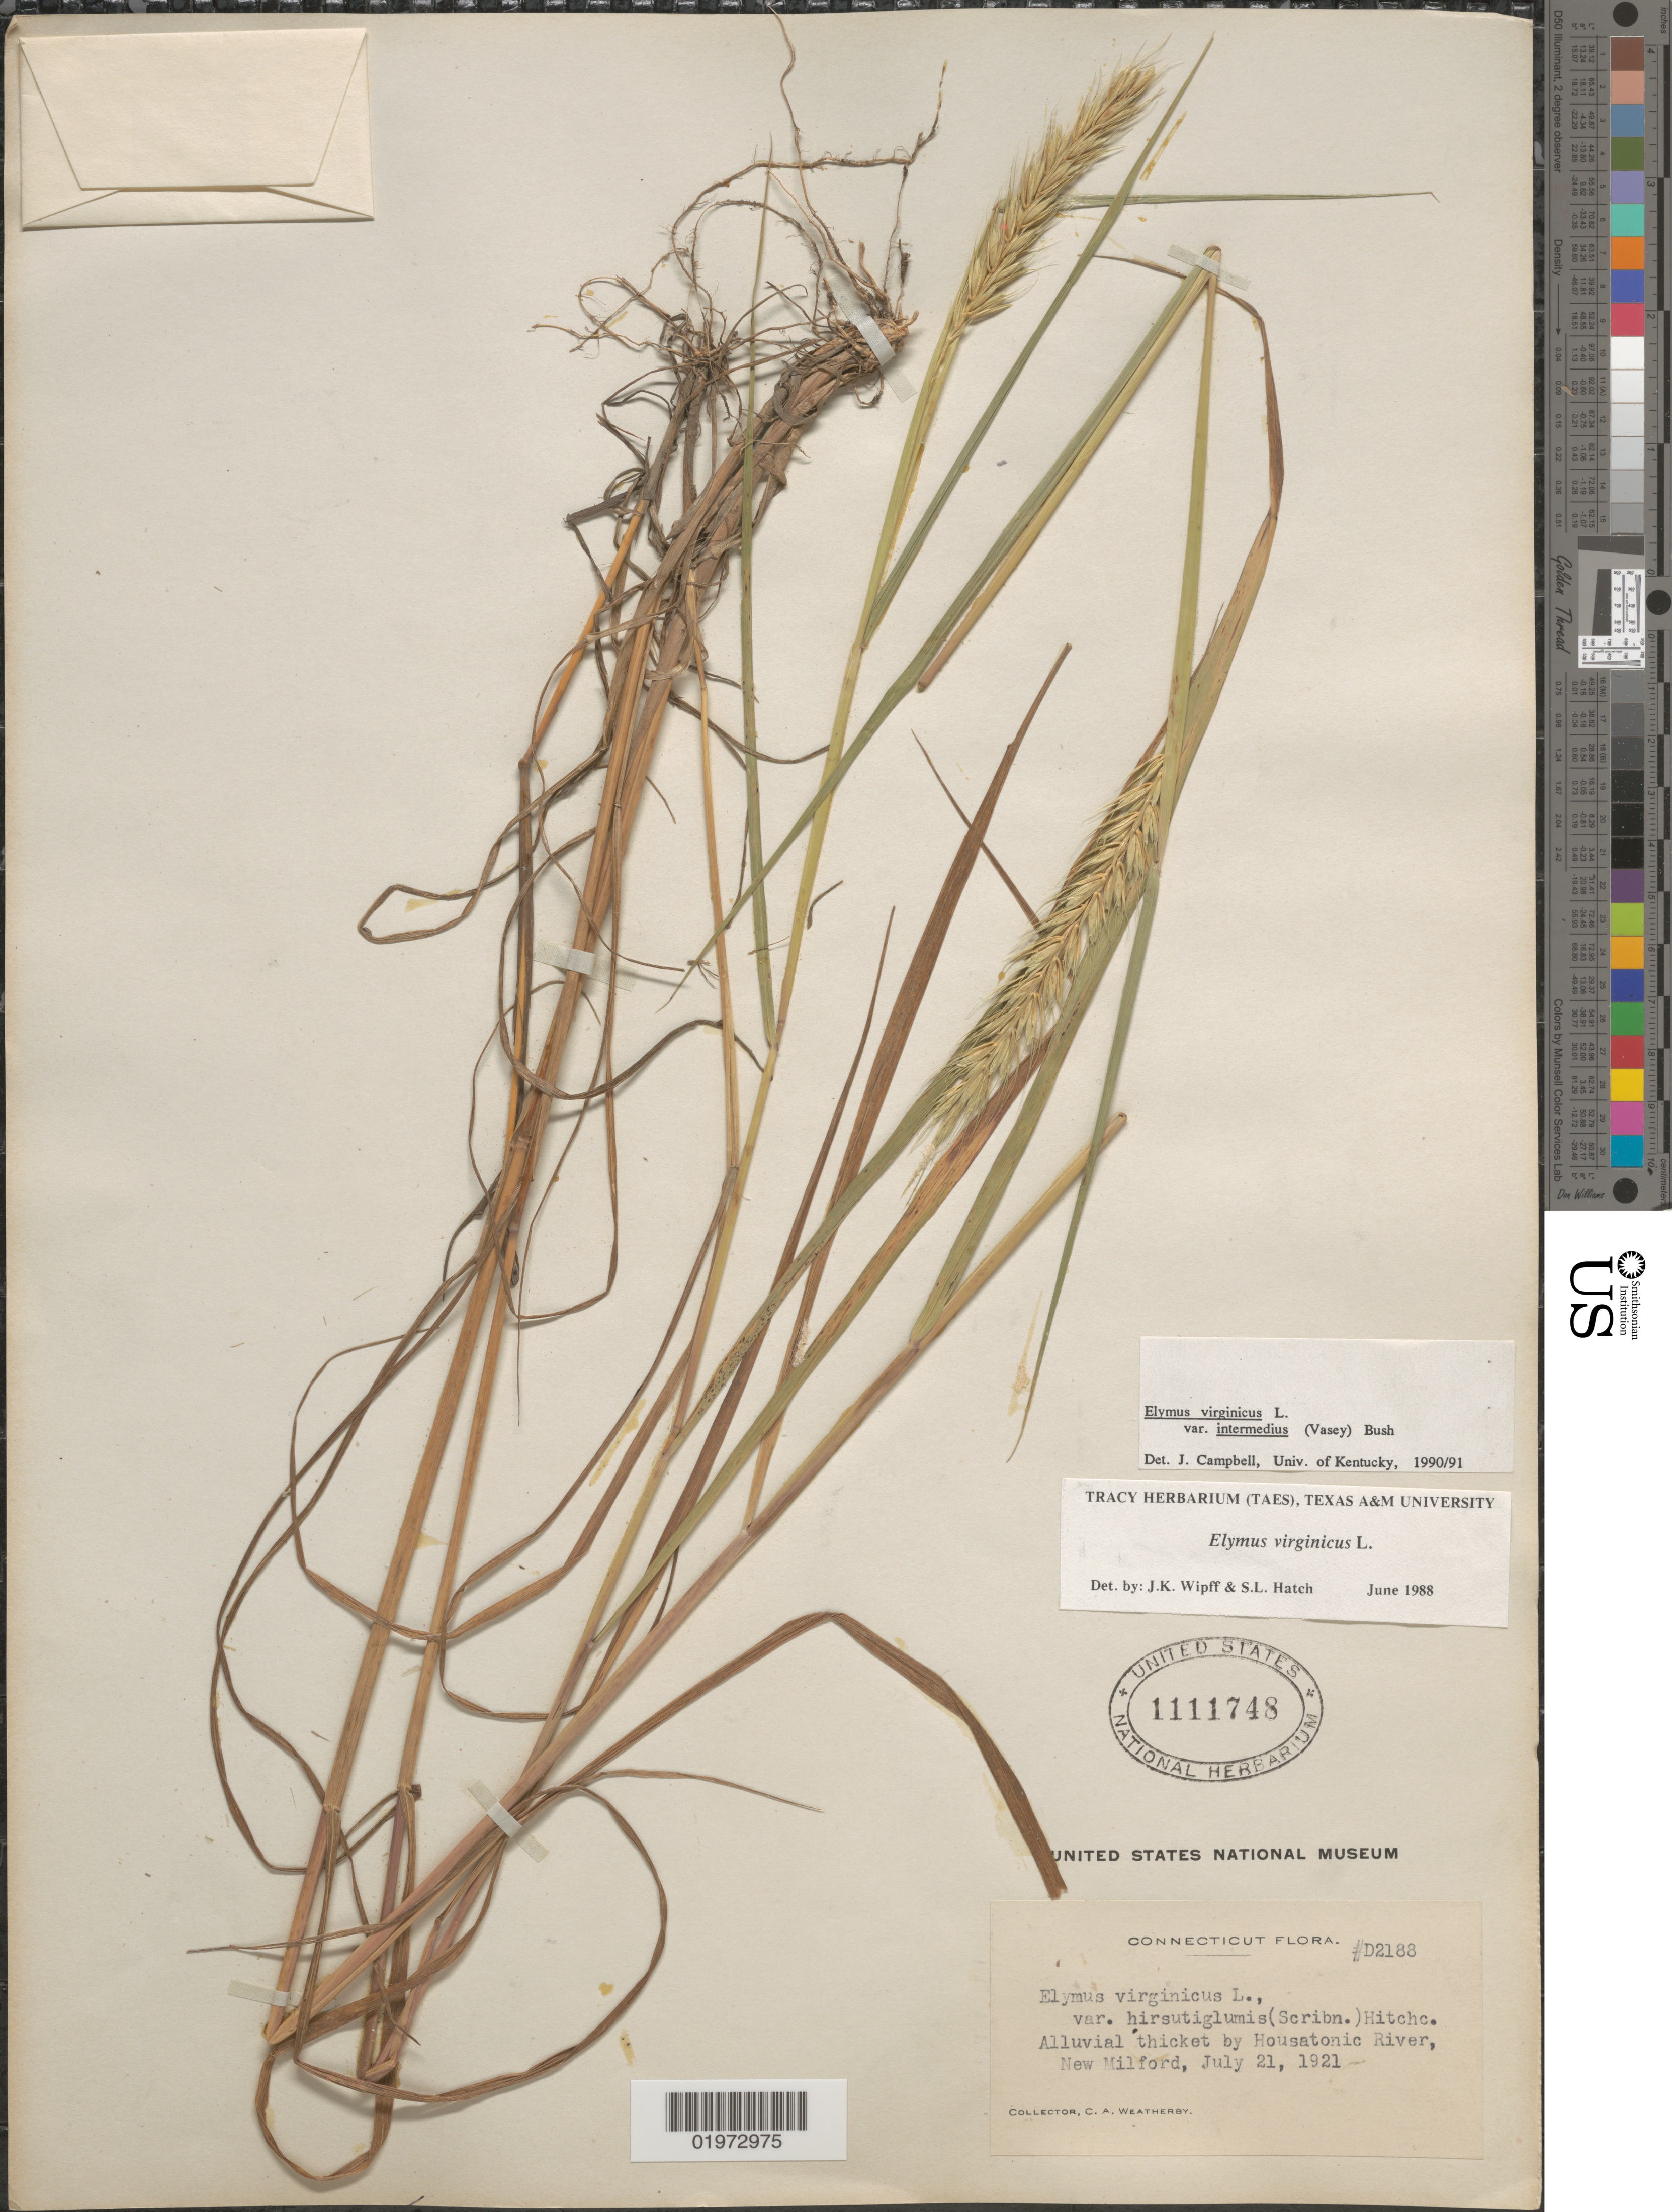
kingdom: Plantae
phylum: Tracheophyta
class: Liliopsida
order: Poales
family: Poaceae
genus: Elymus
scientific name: Elymus virginicus var. intermedius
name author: L.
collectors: C. A. Weatherby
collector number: D2188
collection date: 1921-07-21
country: United States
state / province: Connecticut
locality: By Housatonic River, New Milford.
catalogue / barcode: US 1111748